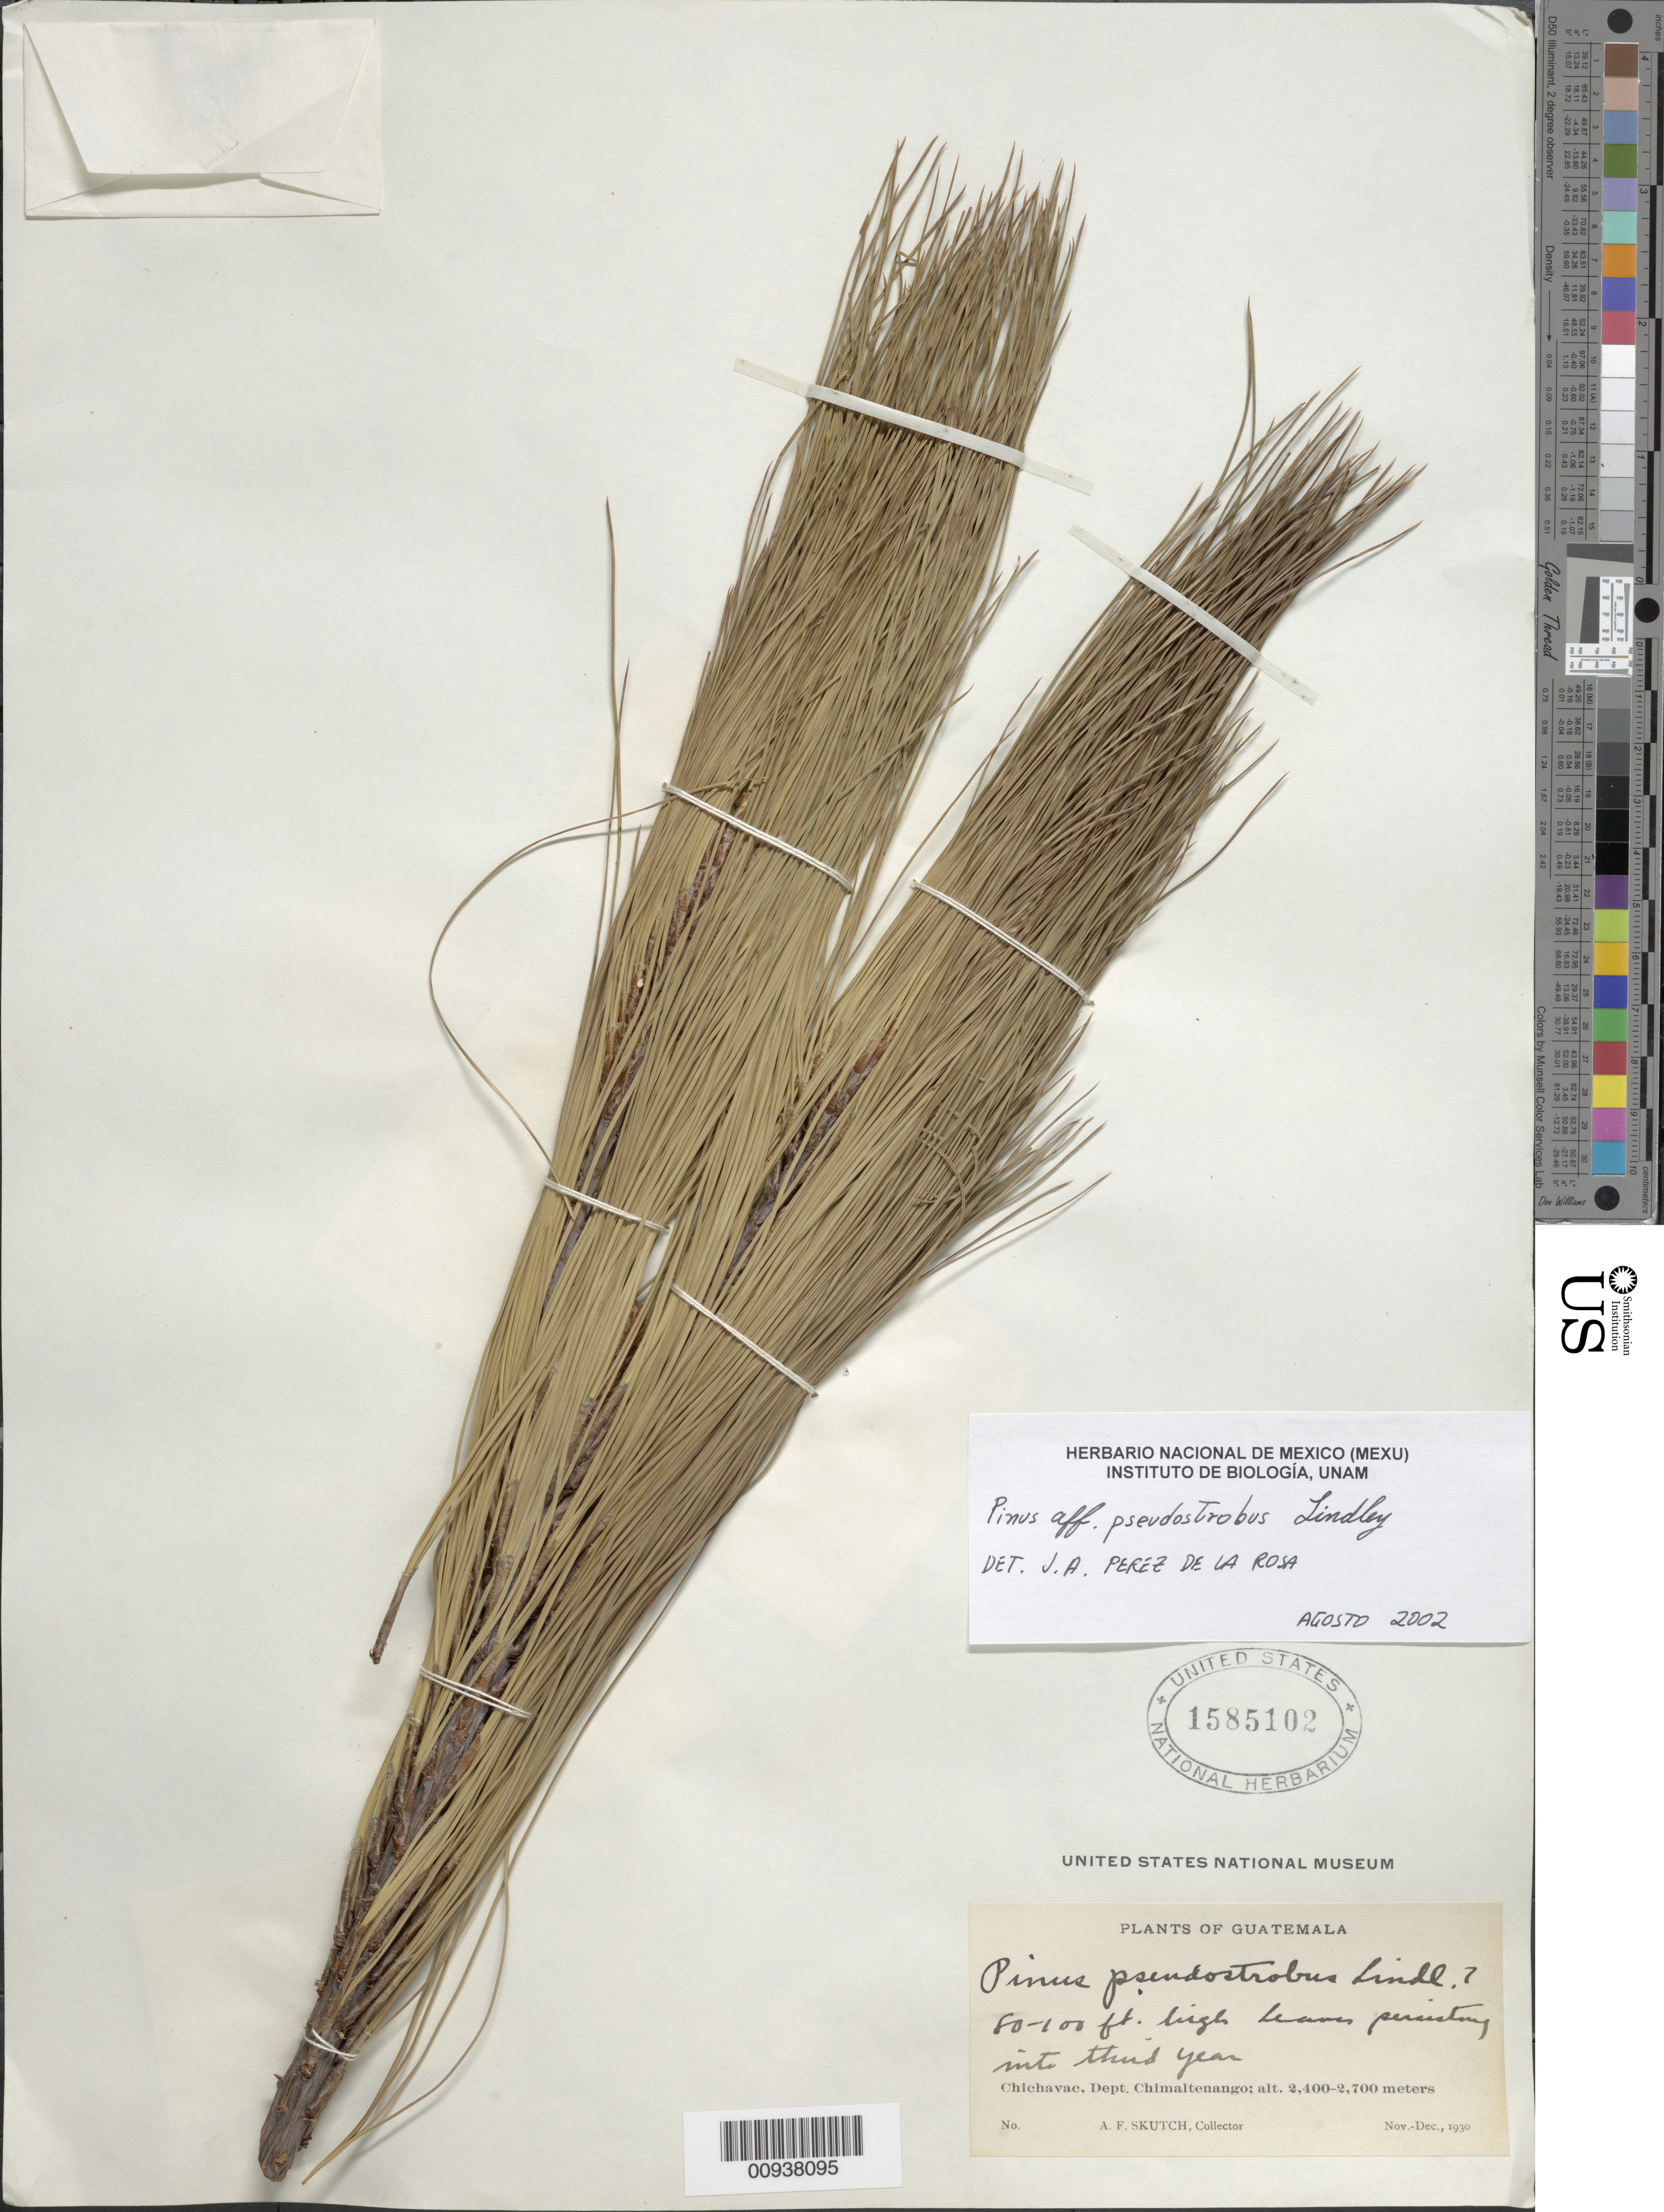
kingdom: Plantae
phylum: Tracheophyta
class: Pinopsida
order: Pinales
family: Pinaceae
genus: Pinus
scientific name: Pinus pseudostrobus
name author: Lindl.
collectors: A. F. Skutch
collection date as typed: Nov 1930 to -- Dec 1930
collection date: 1930-11/1930-12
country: Guatemala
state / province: Chimaltenango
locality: Chichavac.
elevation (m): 2700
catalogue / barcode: US 1585102